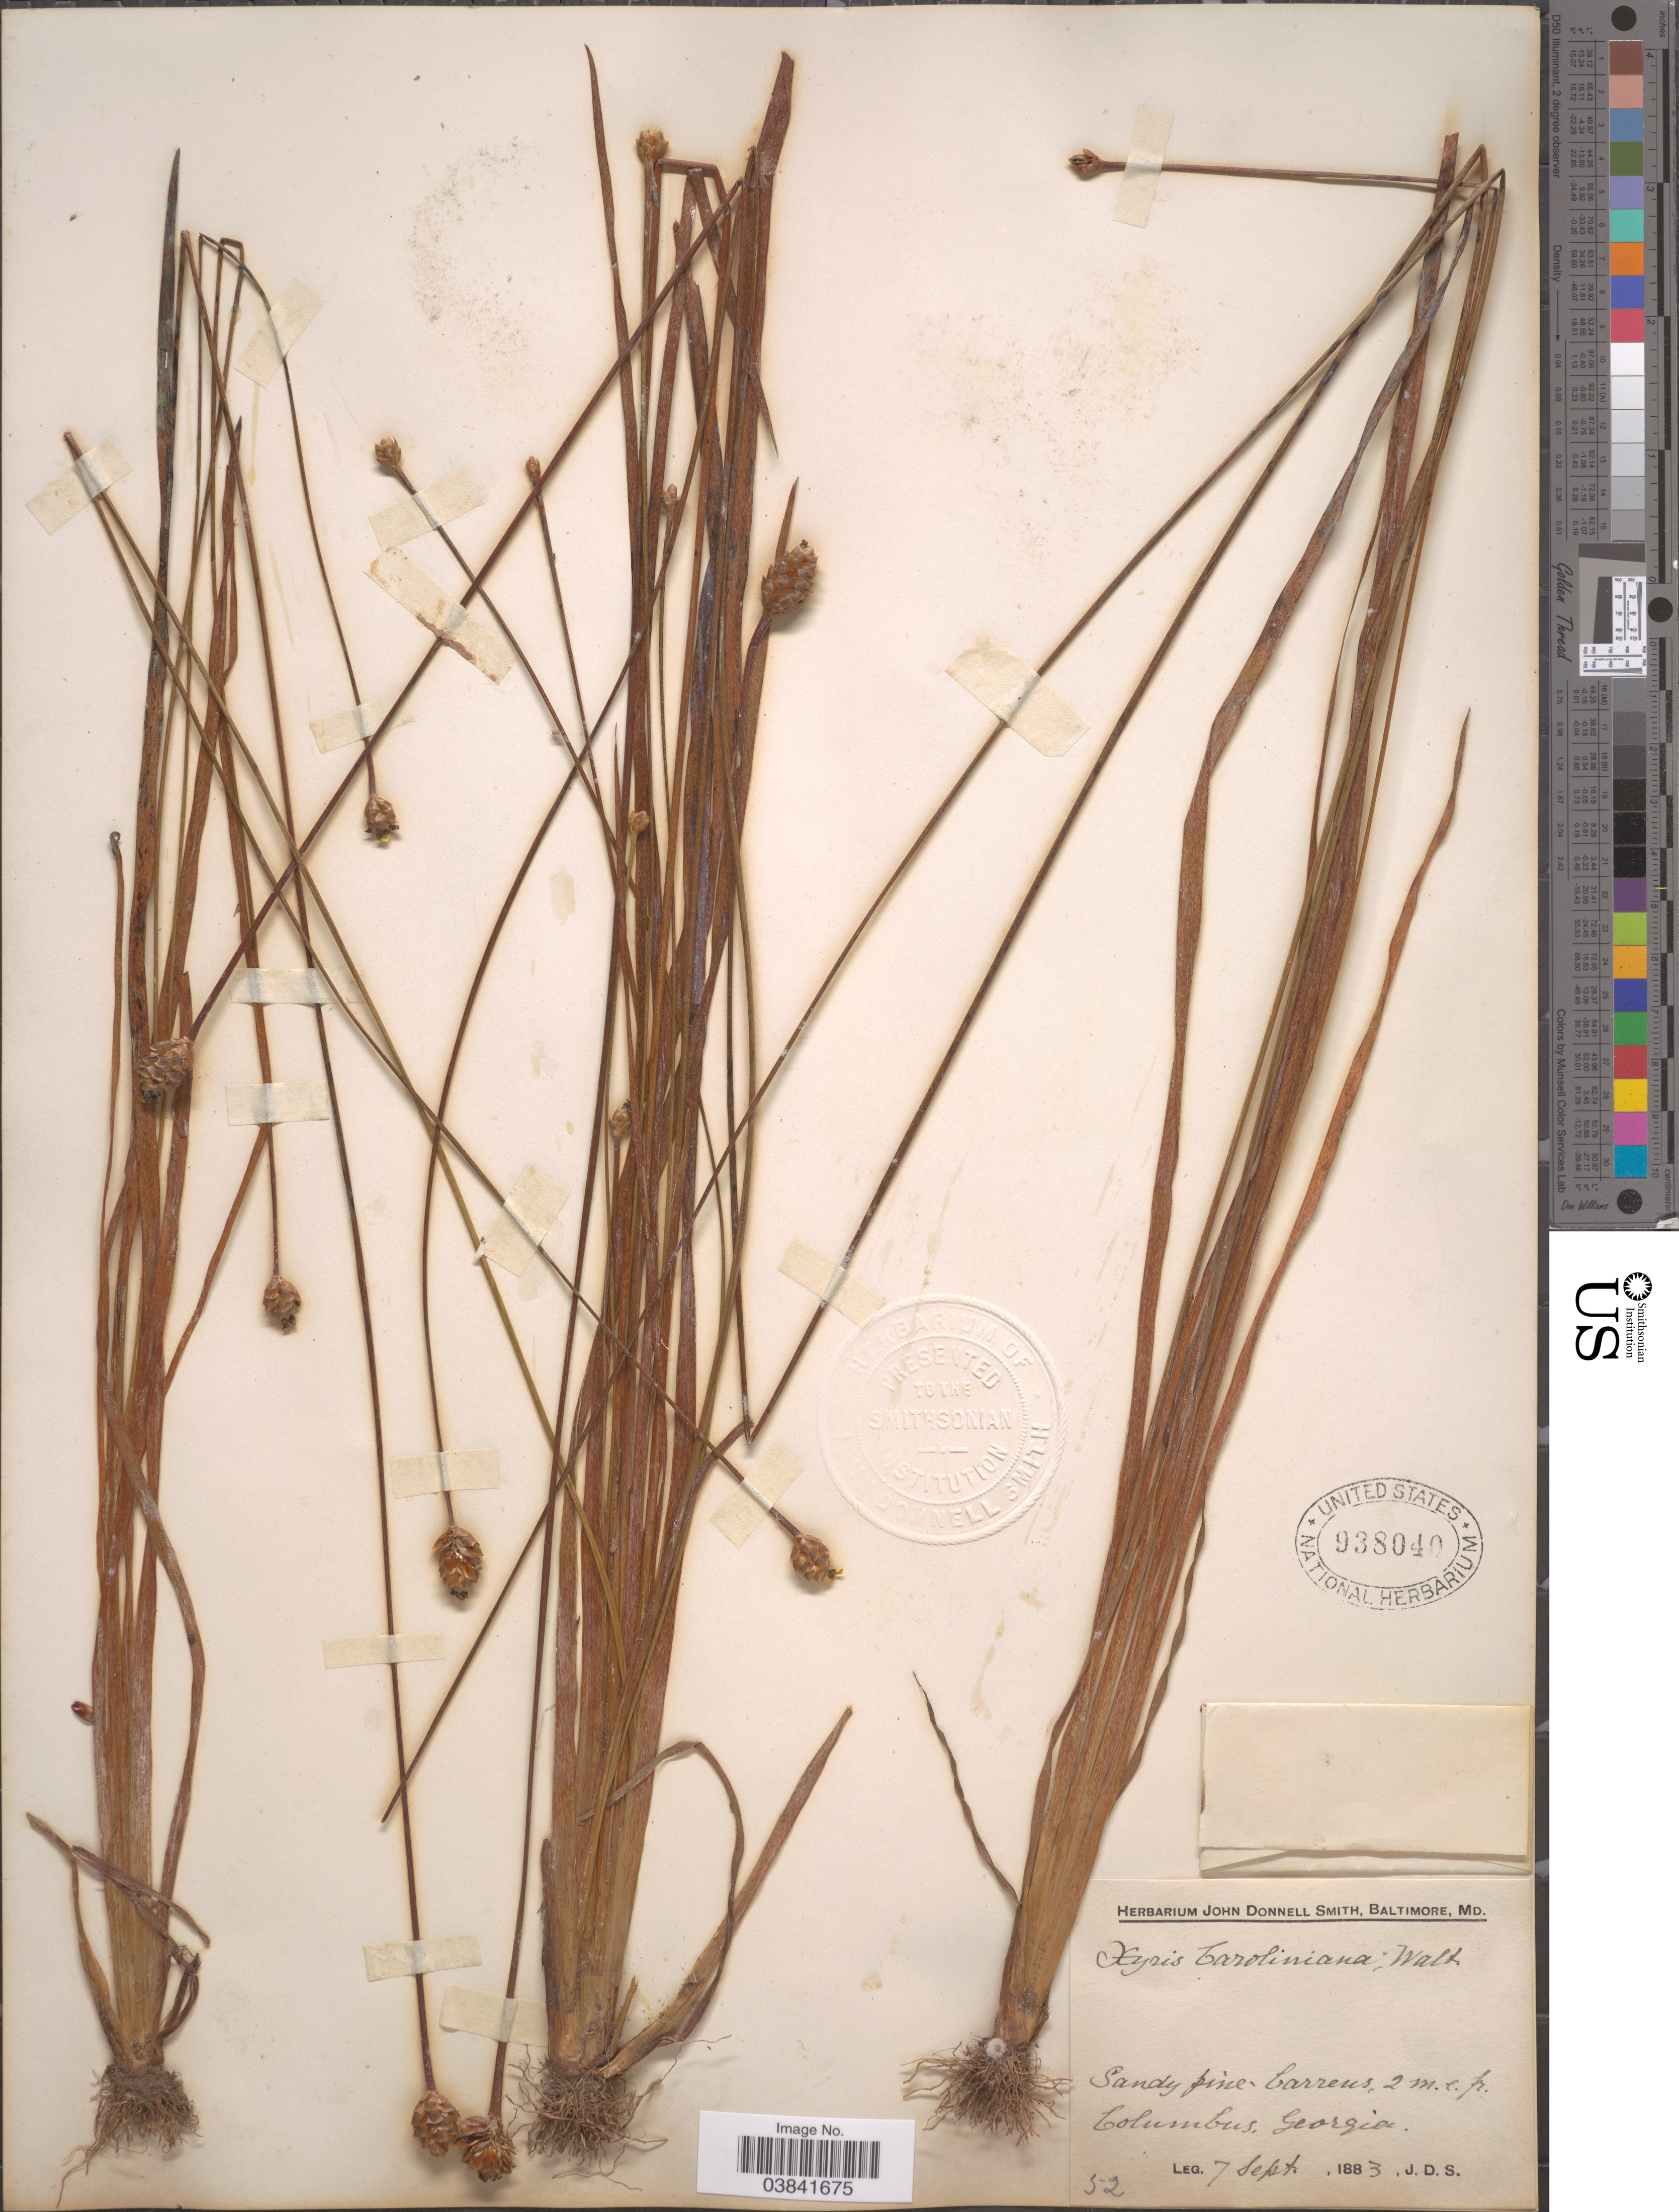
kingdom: Plantae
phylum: Tracheophyta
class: Liliopsida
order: Poales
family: Xyridaceae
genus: Xyris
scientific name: Xyris jupicai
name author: Rich.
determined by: Strong, Mark T., (BOT), Smithsonian Institution - National Museum of Natural History (UNITED STATES)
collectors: J. Donnell Smith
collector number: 52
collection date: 1883-09-07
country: United States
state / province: Georgia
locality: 2 m. e. fr. Columbus.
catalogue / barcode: US 938040